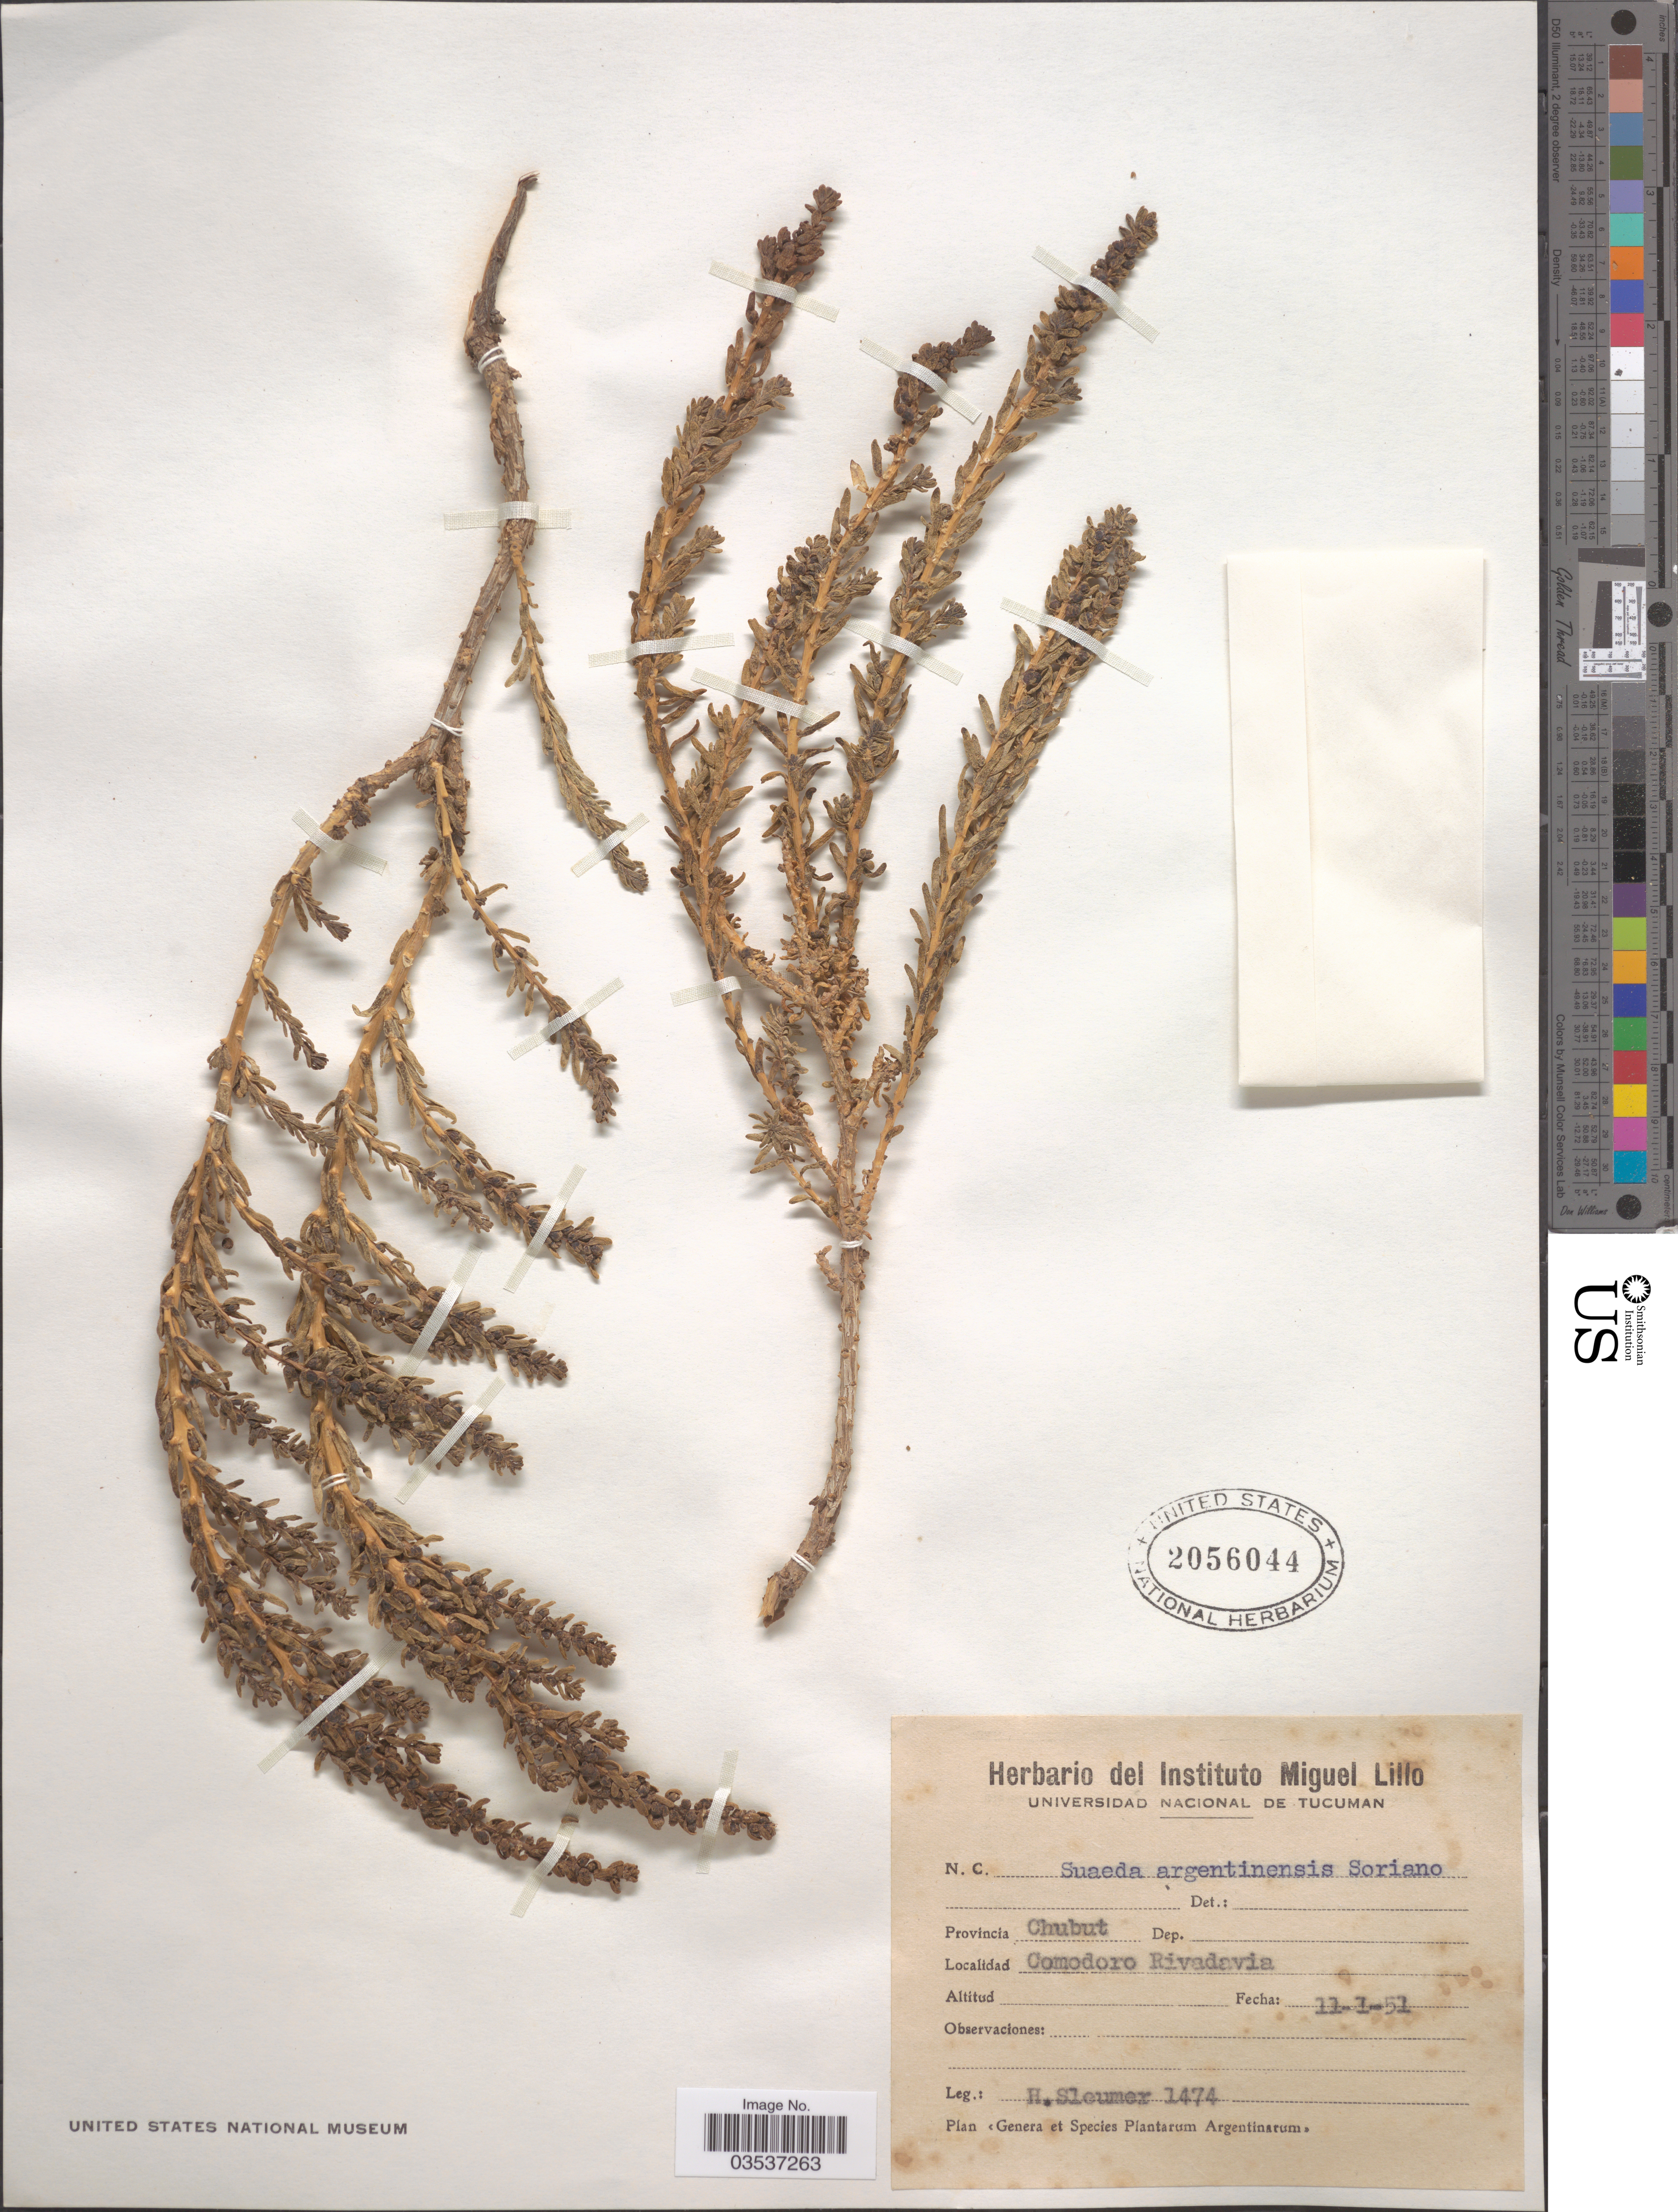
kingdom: Plantae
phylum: Tracheophyta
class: Magnoliopsida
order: Caryophyllales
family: Amaranthaceae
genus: Suaeda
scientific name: Suaeda argentinensis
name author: A. Soriano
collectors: H. O. Sleumer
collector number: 1474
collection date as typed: Transcribed d/m/y: 11/1/51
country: Argentina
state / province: Chubut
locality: Comodoro Rivadavia.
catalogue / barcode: US 2056044